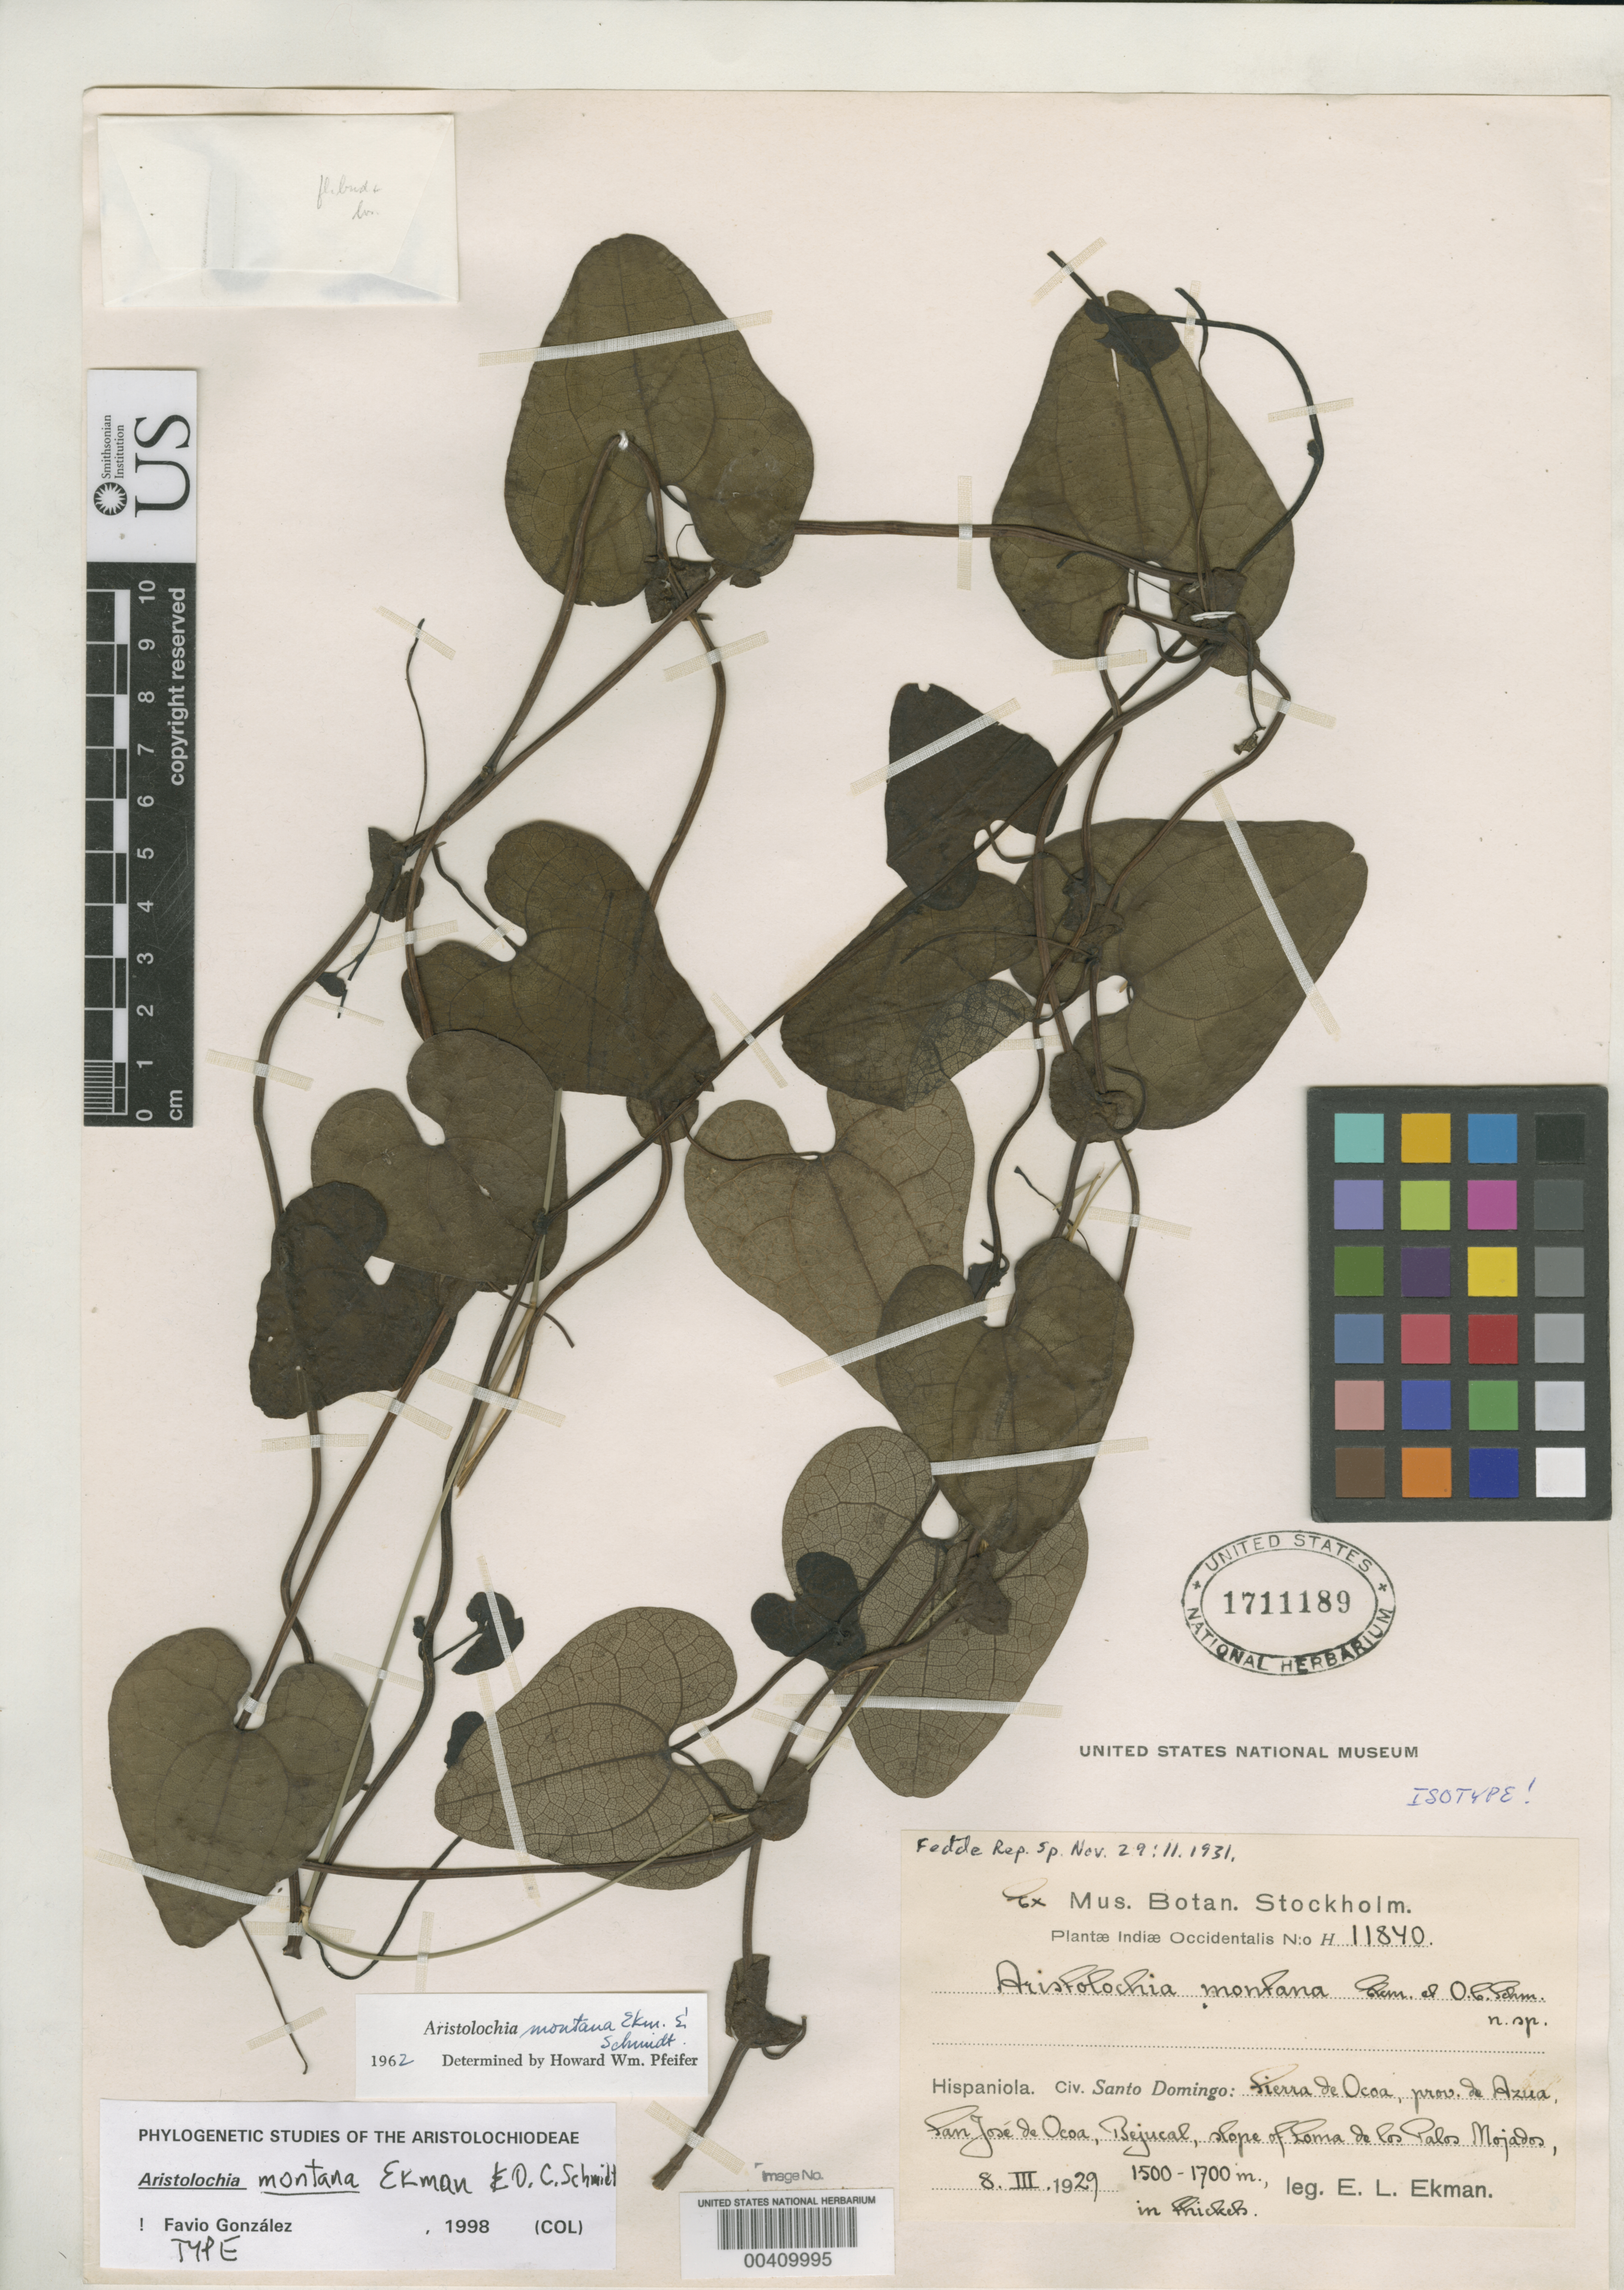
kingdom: Plantae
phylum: Tracheophyta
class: Magnoliopsida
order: Piperales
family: Aristolochiaceae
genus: Aristolochia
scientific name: Aristolochia montana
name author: Ekman & O.C. Schmidt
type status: Isotype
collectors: E. L. Ekman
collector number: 11840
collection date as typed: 08 Mar 1929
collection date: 1929-03-08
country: Dominican Republic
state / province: Azua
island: Hispaniola Island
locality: Sierra de Ocoa, San Jose de Ocoa, bejucal, slope of Loma de Los Palos Mojados.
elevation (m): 1500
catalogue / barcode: US 1711189